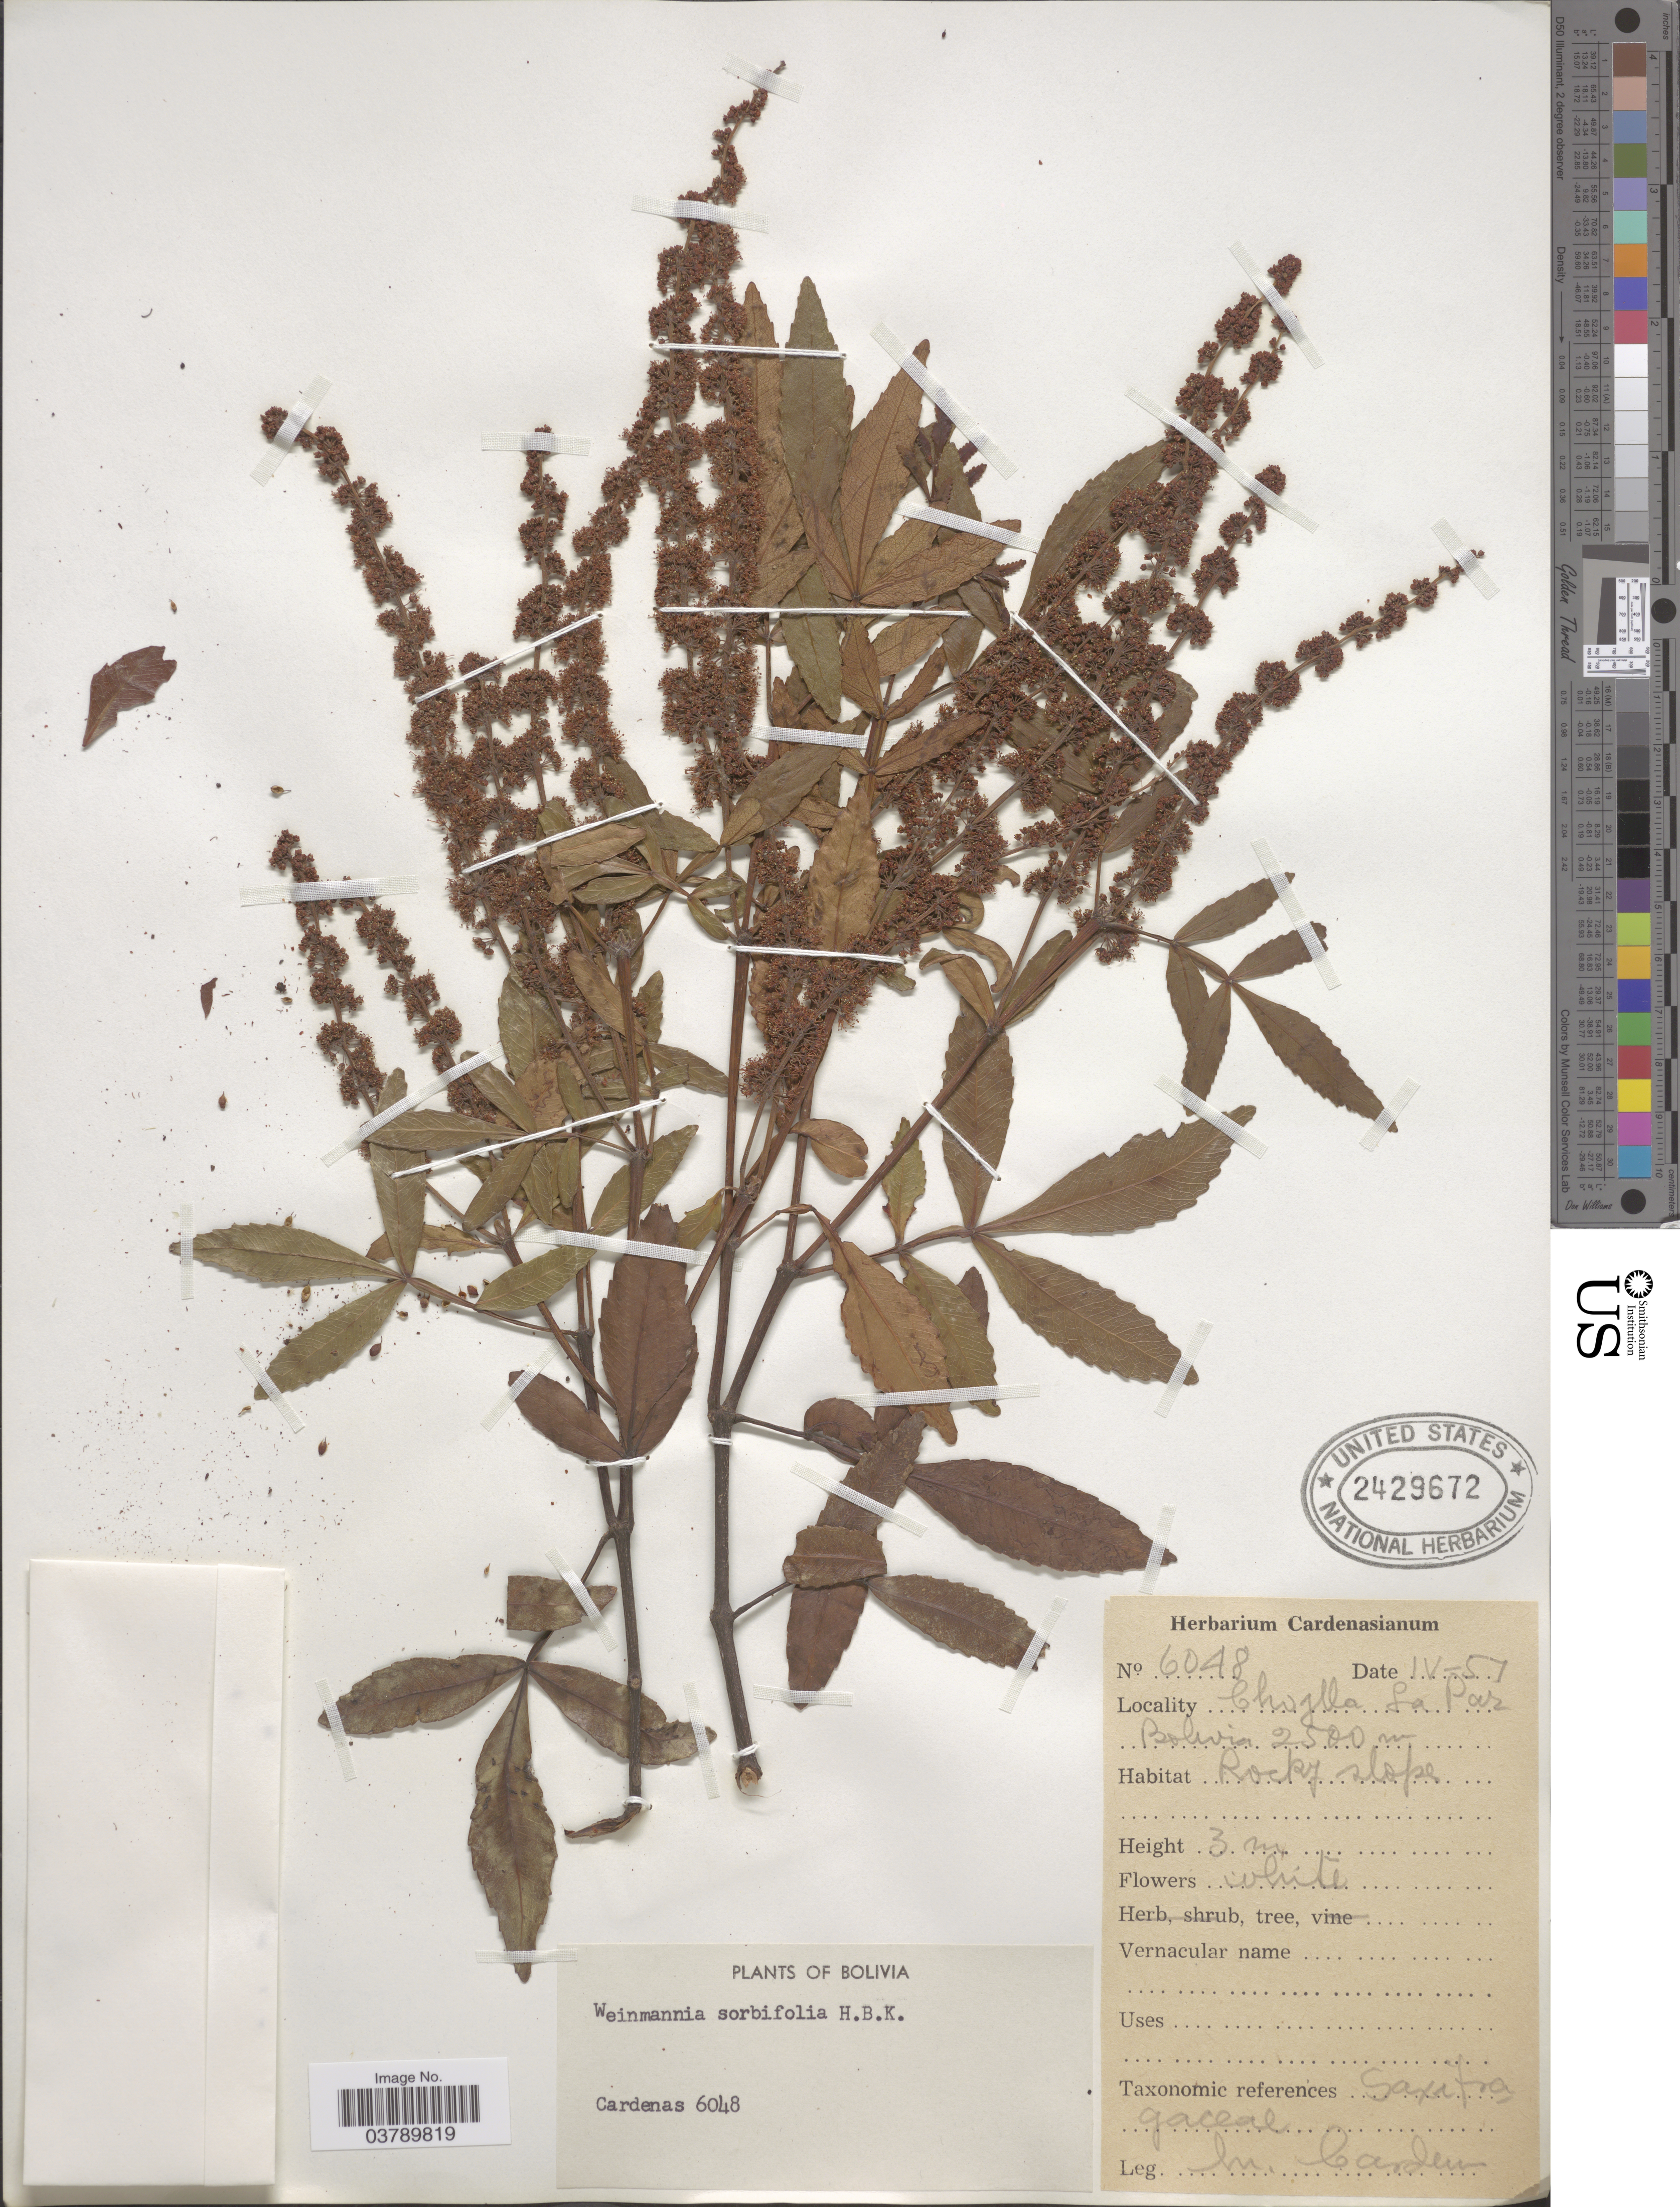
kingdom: Plantae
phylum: Tracheophyta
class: Magnoliopsida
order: Oxalidales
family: Cunoniaceae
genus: Weinmannia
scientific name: Weinmannia sorbifolia var. crenata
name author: Kunth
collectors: M. Cárdenas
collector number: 6048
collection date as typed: Transcribed d/m/y: /4/57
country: Bolivia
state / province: La Paz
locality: Chojlla.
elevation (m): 2500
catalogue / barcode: US 2429672